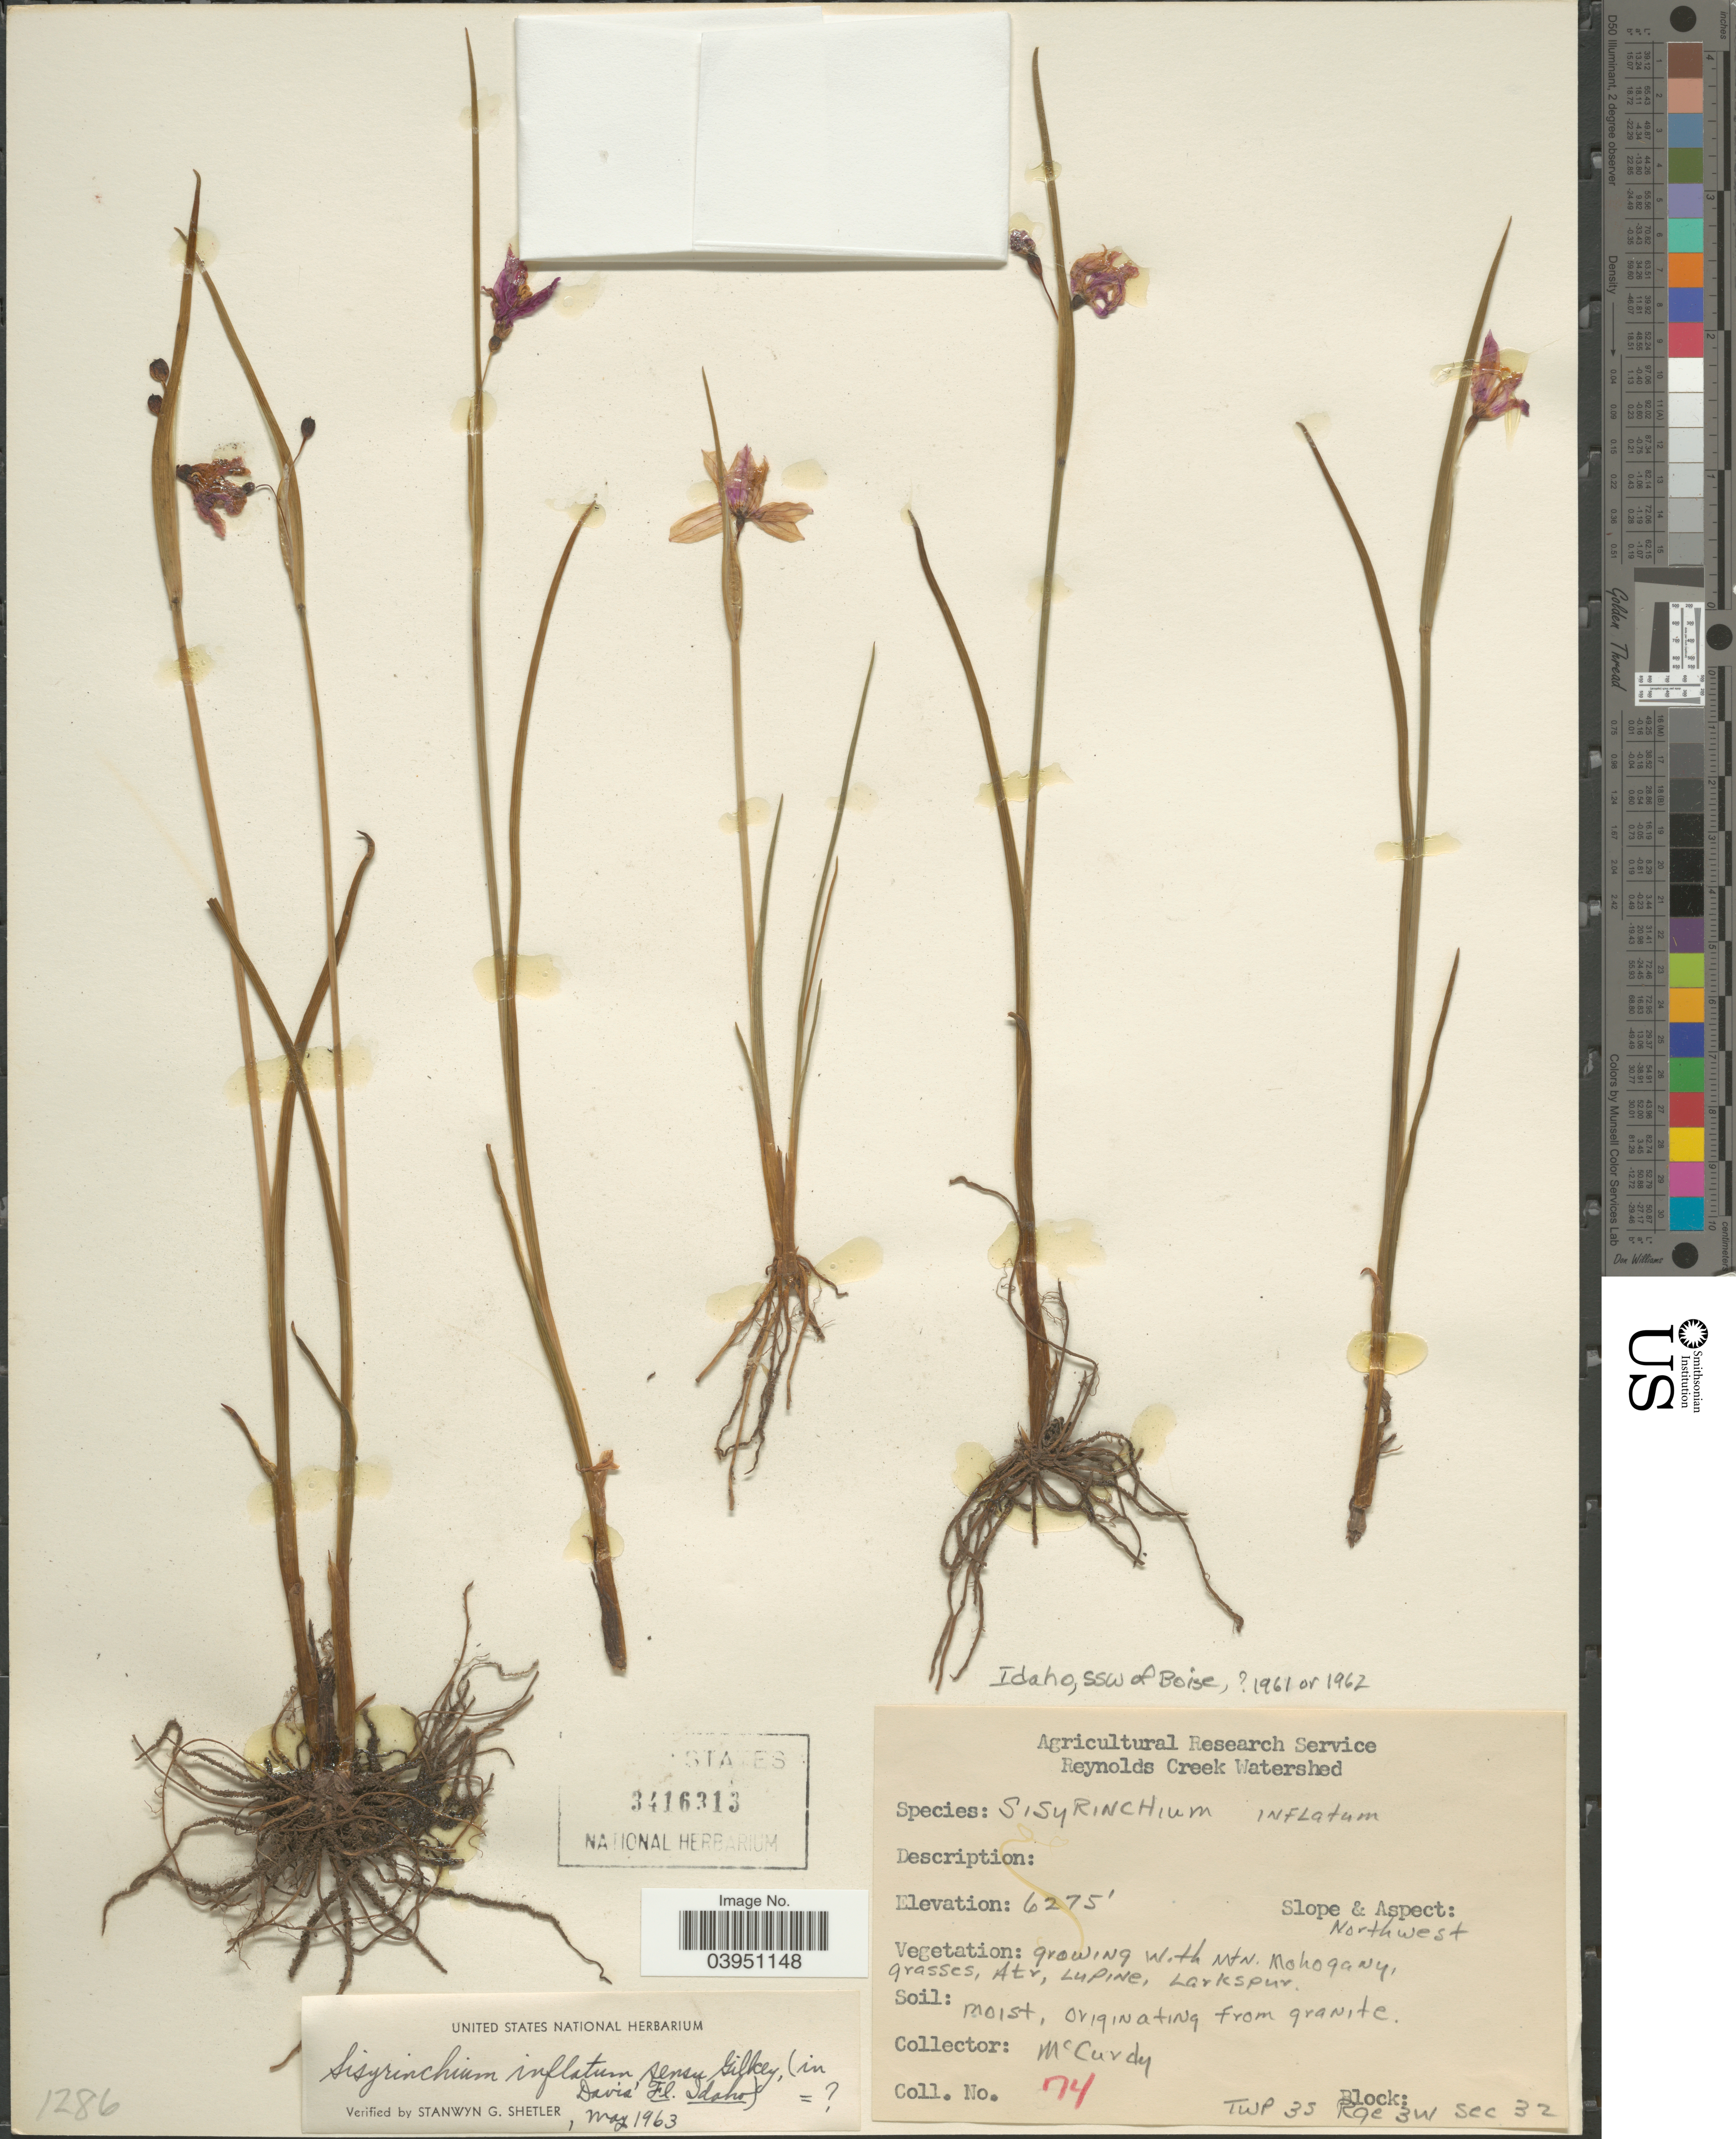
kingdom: Plantae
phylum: Tracheophyta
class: Liliopsida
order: Asparagales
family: Iridaceae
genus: Sisyrinchium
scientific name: Sisyrinchium inflatum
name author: (Suksd.) H. St. John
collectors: McCurdy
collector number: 74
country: United States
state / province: Idaho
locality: SSW of Boise. Reynolds Creek Watershed. Slope & Aspect: Northwest. Twp 35 R9e 3W Sec 32.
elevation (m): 1913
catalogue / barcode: US 3416313